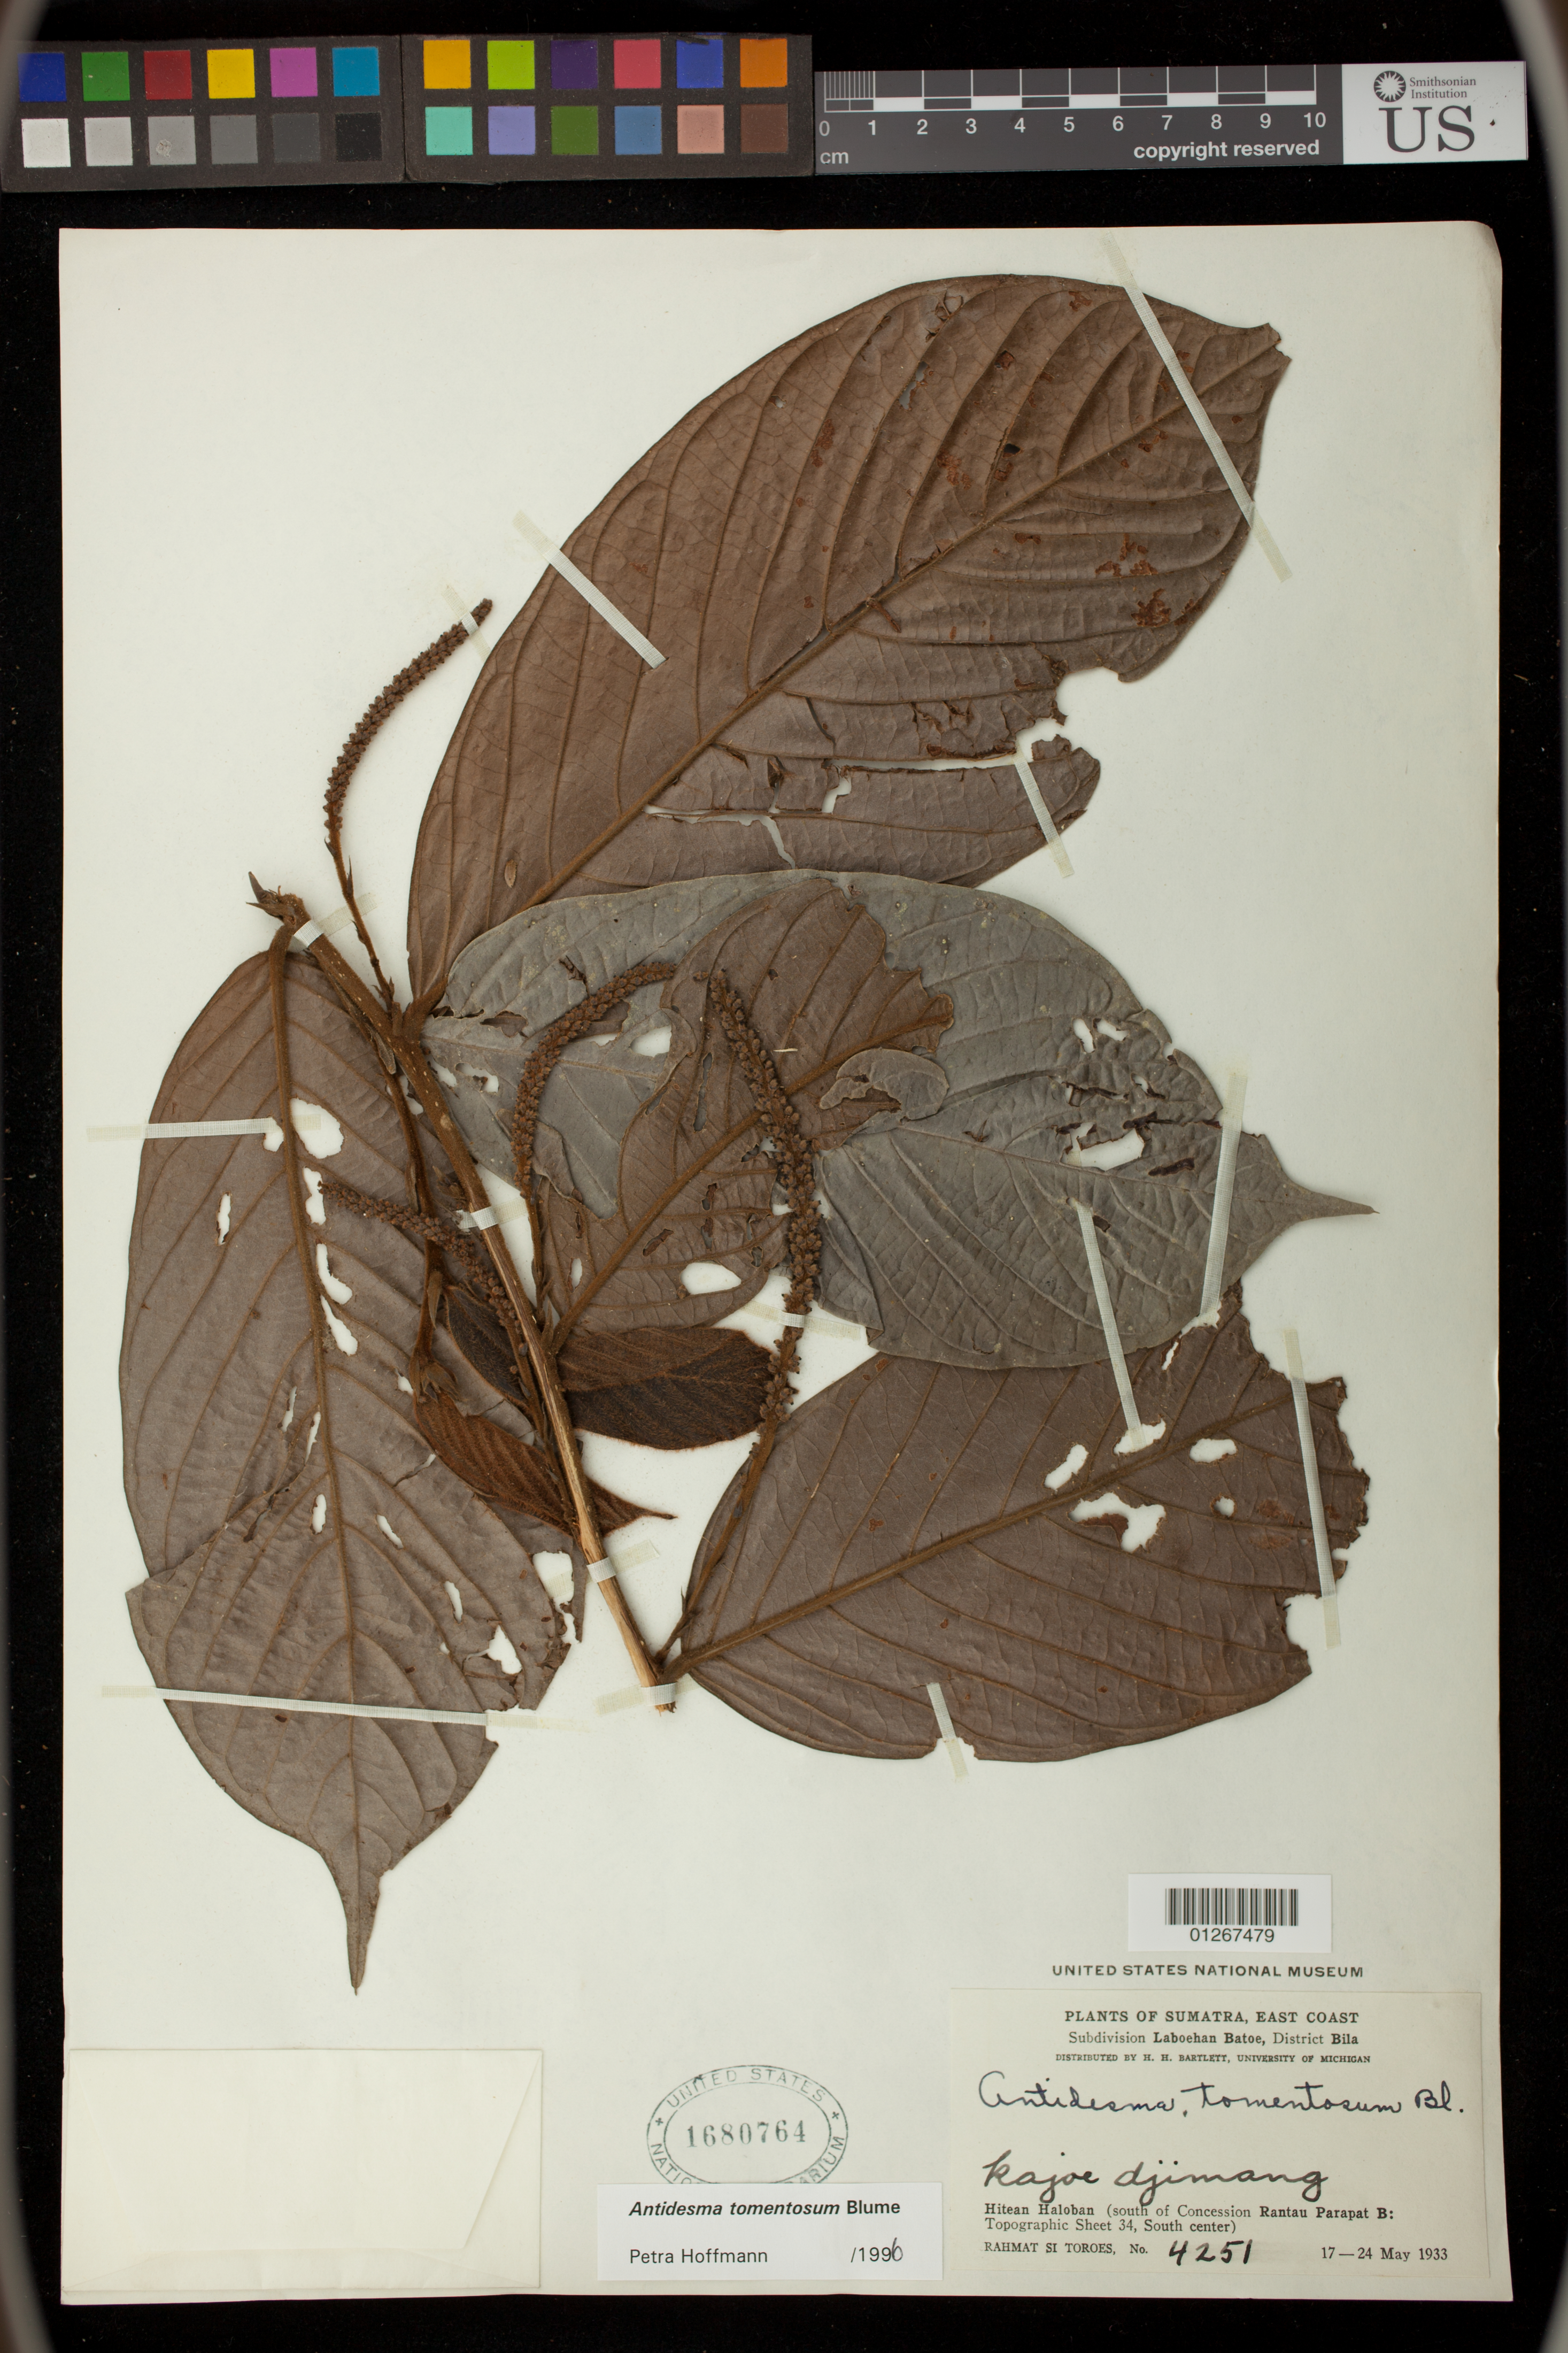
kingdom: Plantae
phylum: Tracheophyta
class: Magnoliopsida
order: Malpighiales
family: Phyllanthaceae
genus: Antidesma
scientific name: Antidesma tomentosum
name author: Blume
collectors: Rahmat Si Boeea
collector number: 4251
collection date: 1933-05-17/1933-05-24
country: Indonesia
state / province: East Sumatra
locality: Hitean Haloban, (south of Concession Rantau Parapat B) Subdivision:Laboehan Batoe. Bila District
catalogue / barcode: US 1680764